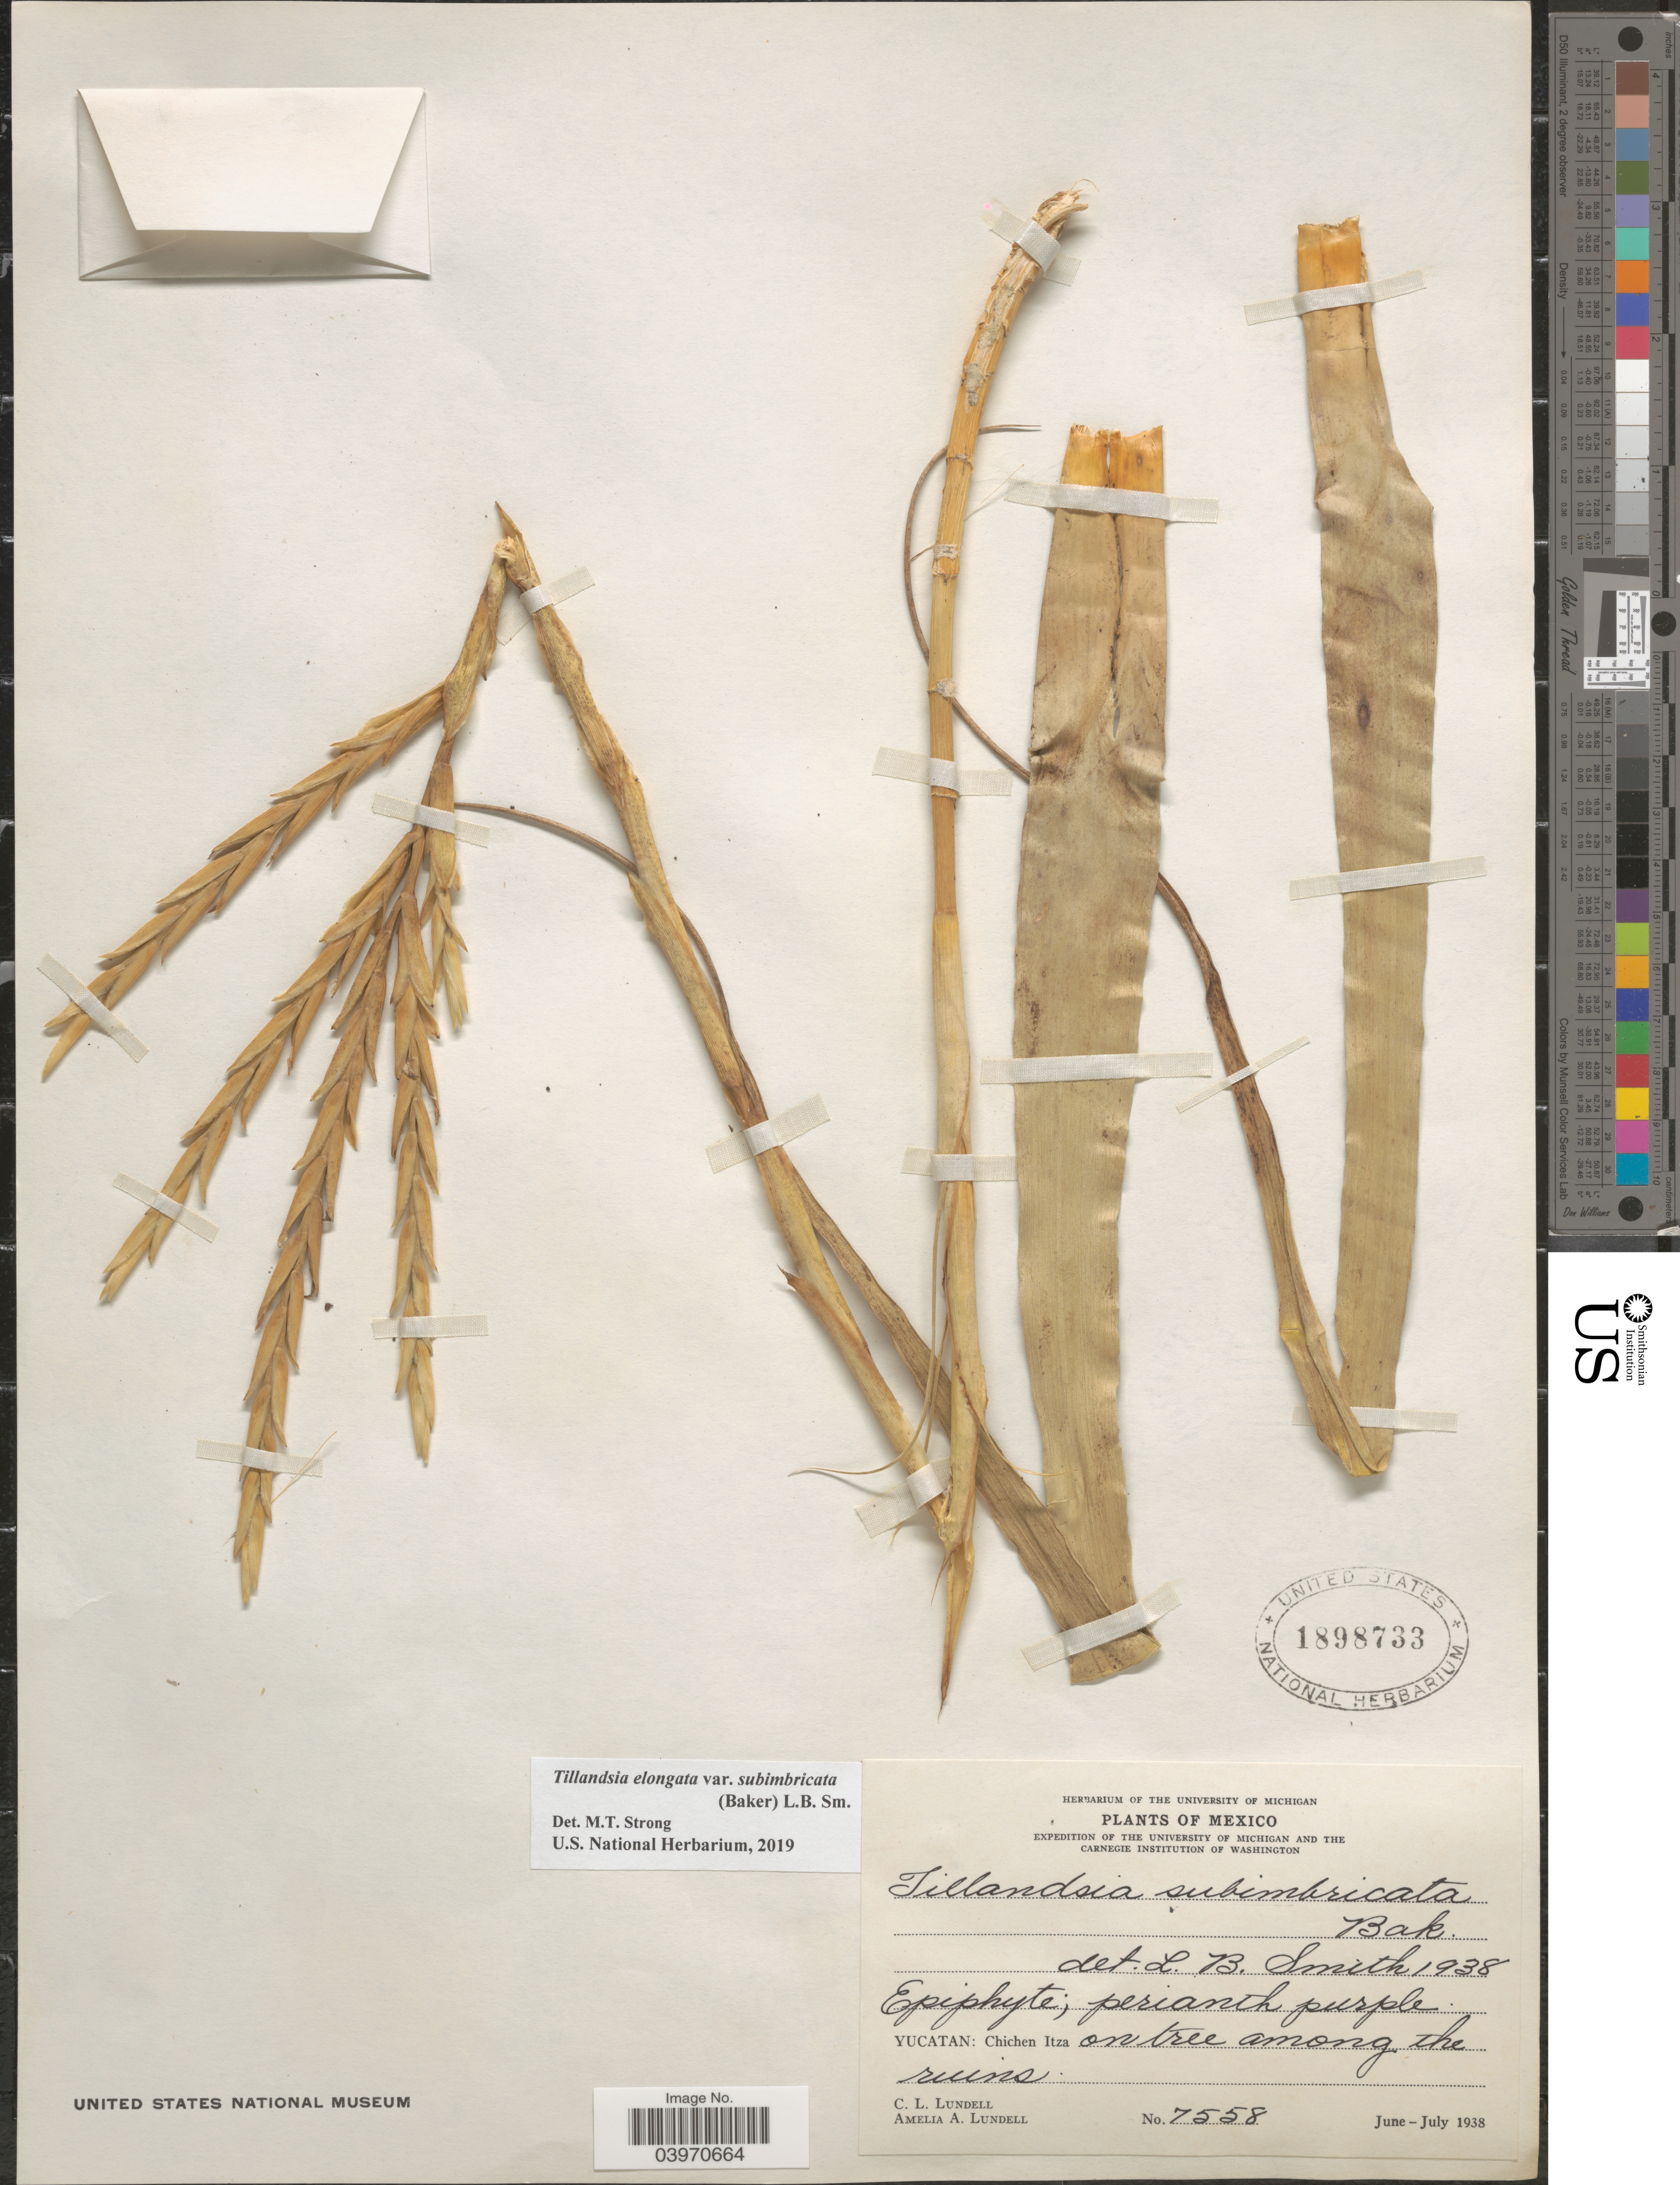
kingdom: Plantae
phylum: Tracheophyta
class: Liliopsida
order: Poales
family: Bromeliaceae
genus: Tillandsia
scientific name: Tillandsia elongata var. subimbricata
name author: (Baker) L.B. Sm.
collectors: C. L. Lundell & A. A. Lundell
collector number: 7558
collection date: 1938-06/1938-07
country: Mexico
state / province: Yucatán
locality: Chichen Itza on tree among the ruins.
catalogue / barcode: US 1898733